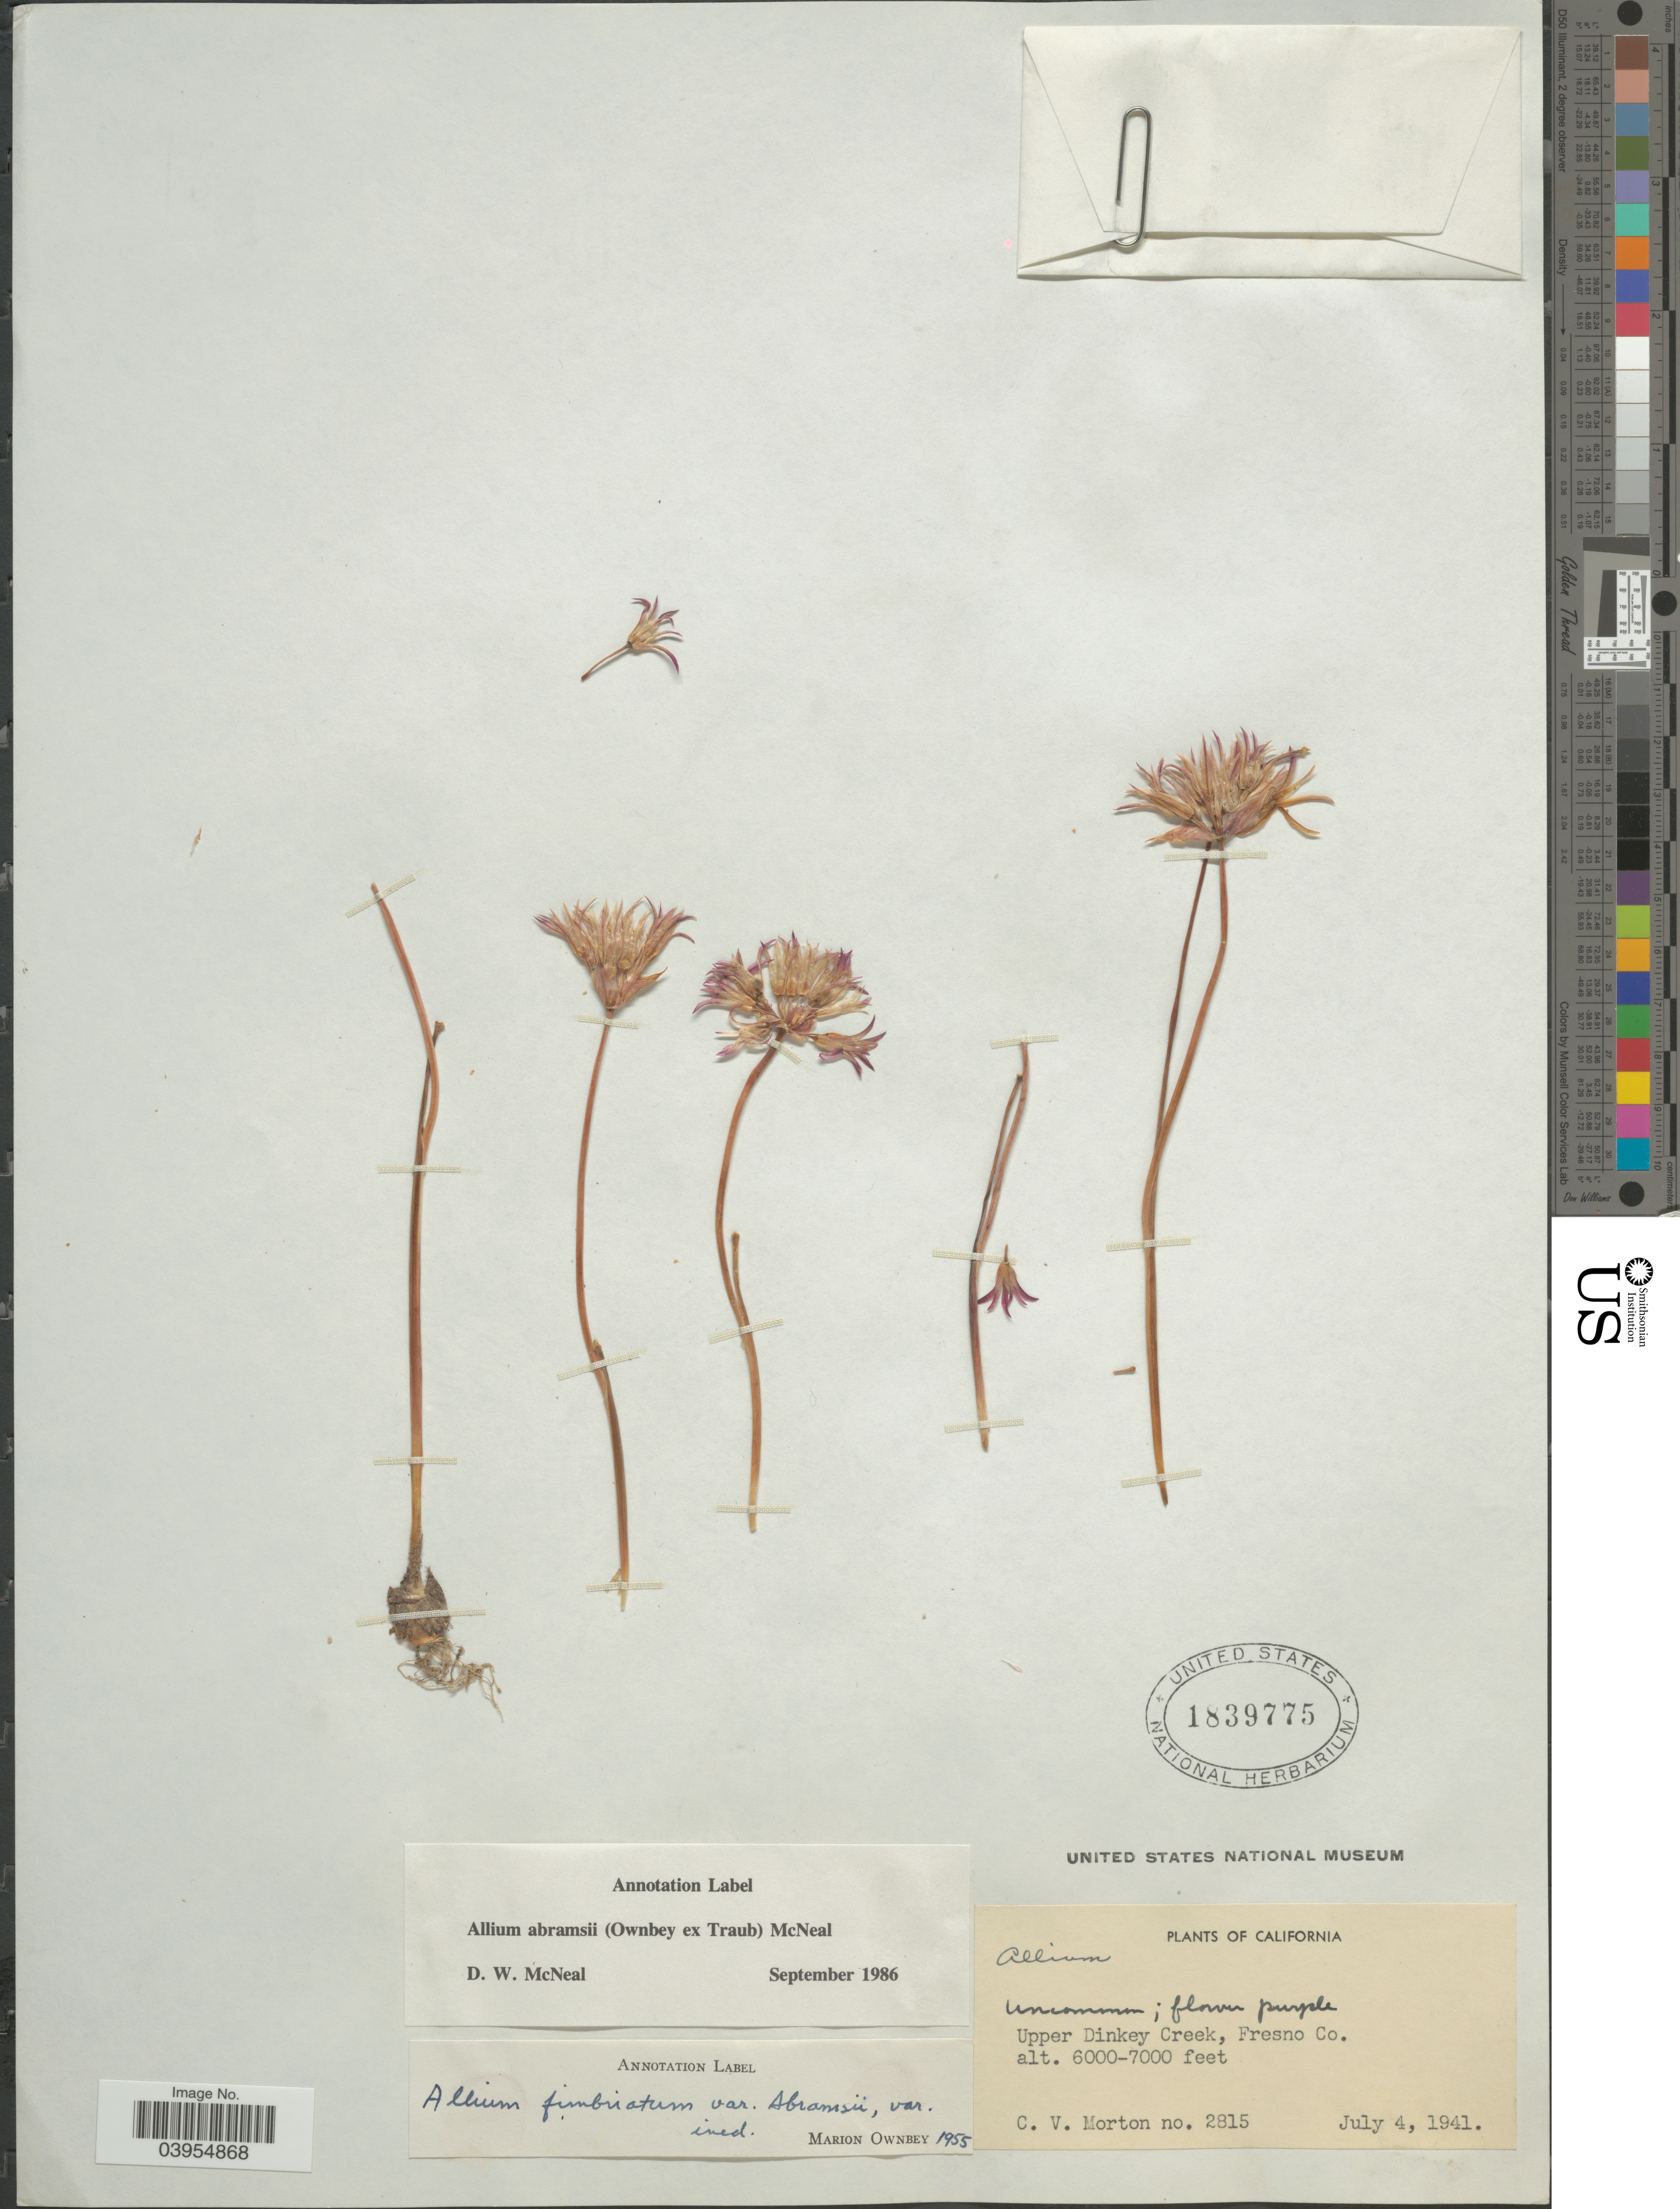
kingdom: Plantae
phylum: Tracheophyta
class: Liliopsida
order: Asparagales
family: Amaryllidaceae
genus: Allium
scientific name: Allium abramsii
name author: (Ownbey & Aase ex Traub) McNeal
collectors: C. V. Morton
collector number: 2815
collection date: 1941-07-04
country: United States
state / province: California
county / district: Fresno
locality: Upper Dinkey Creek, Fresno Co.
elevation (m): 1829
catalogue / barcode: US 1839775